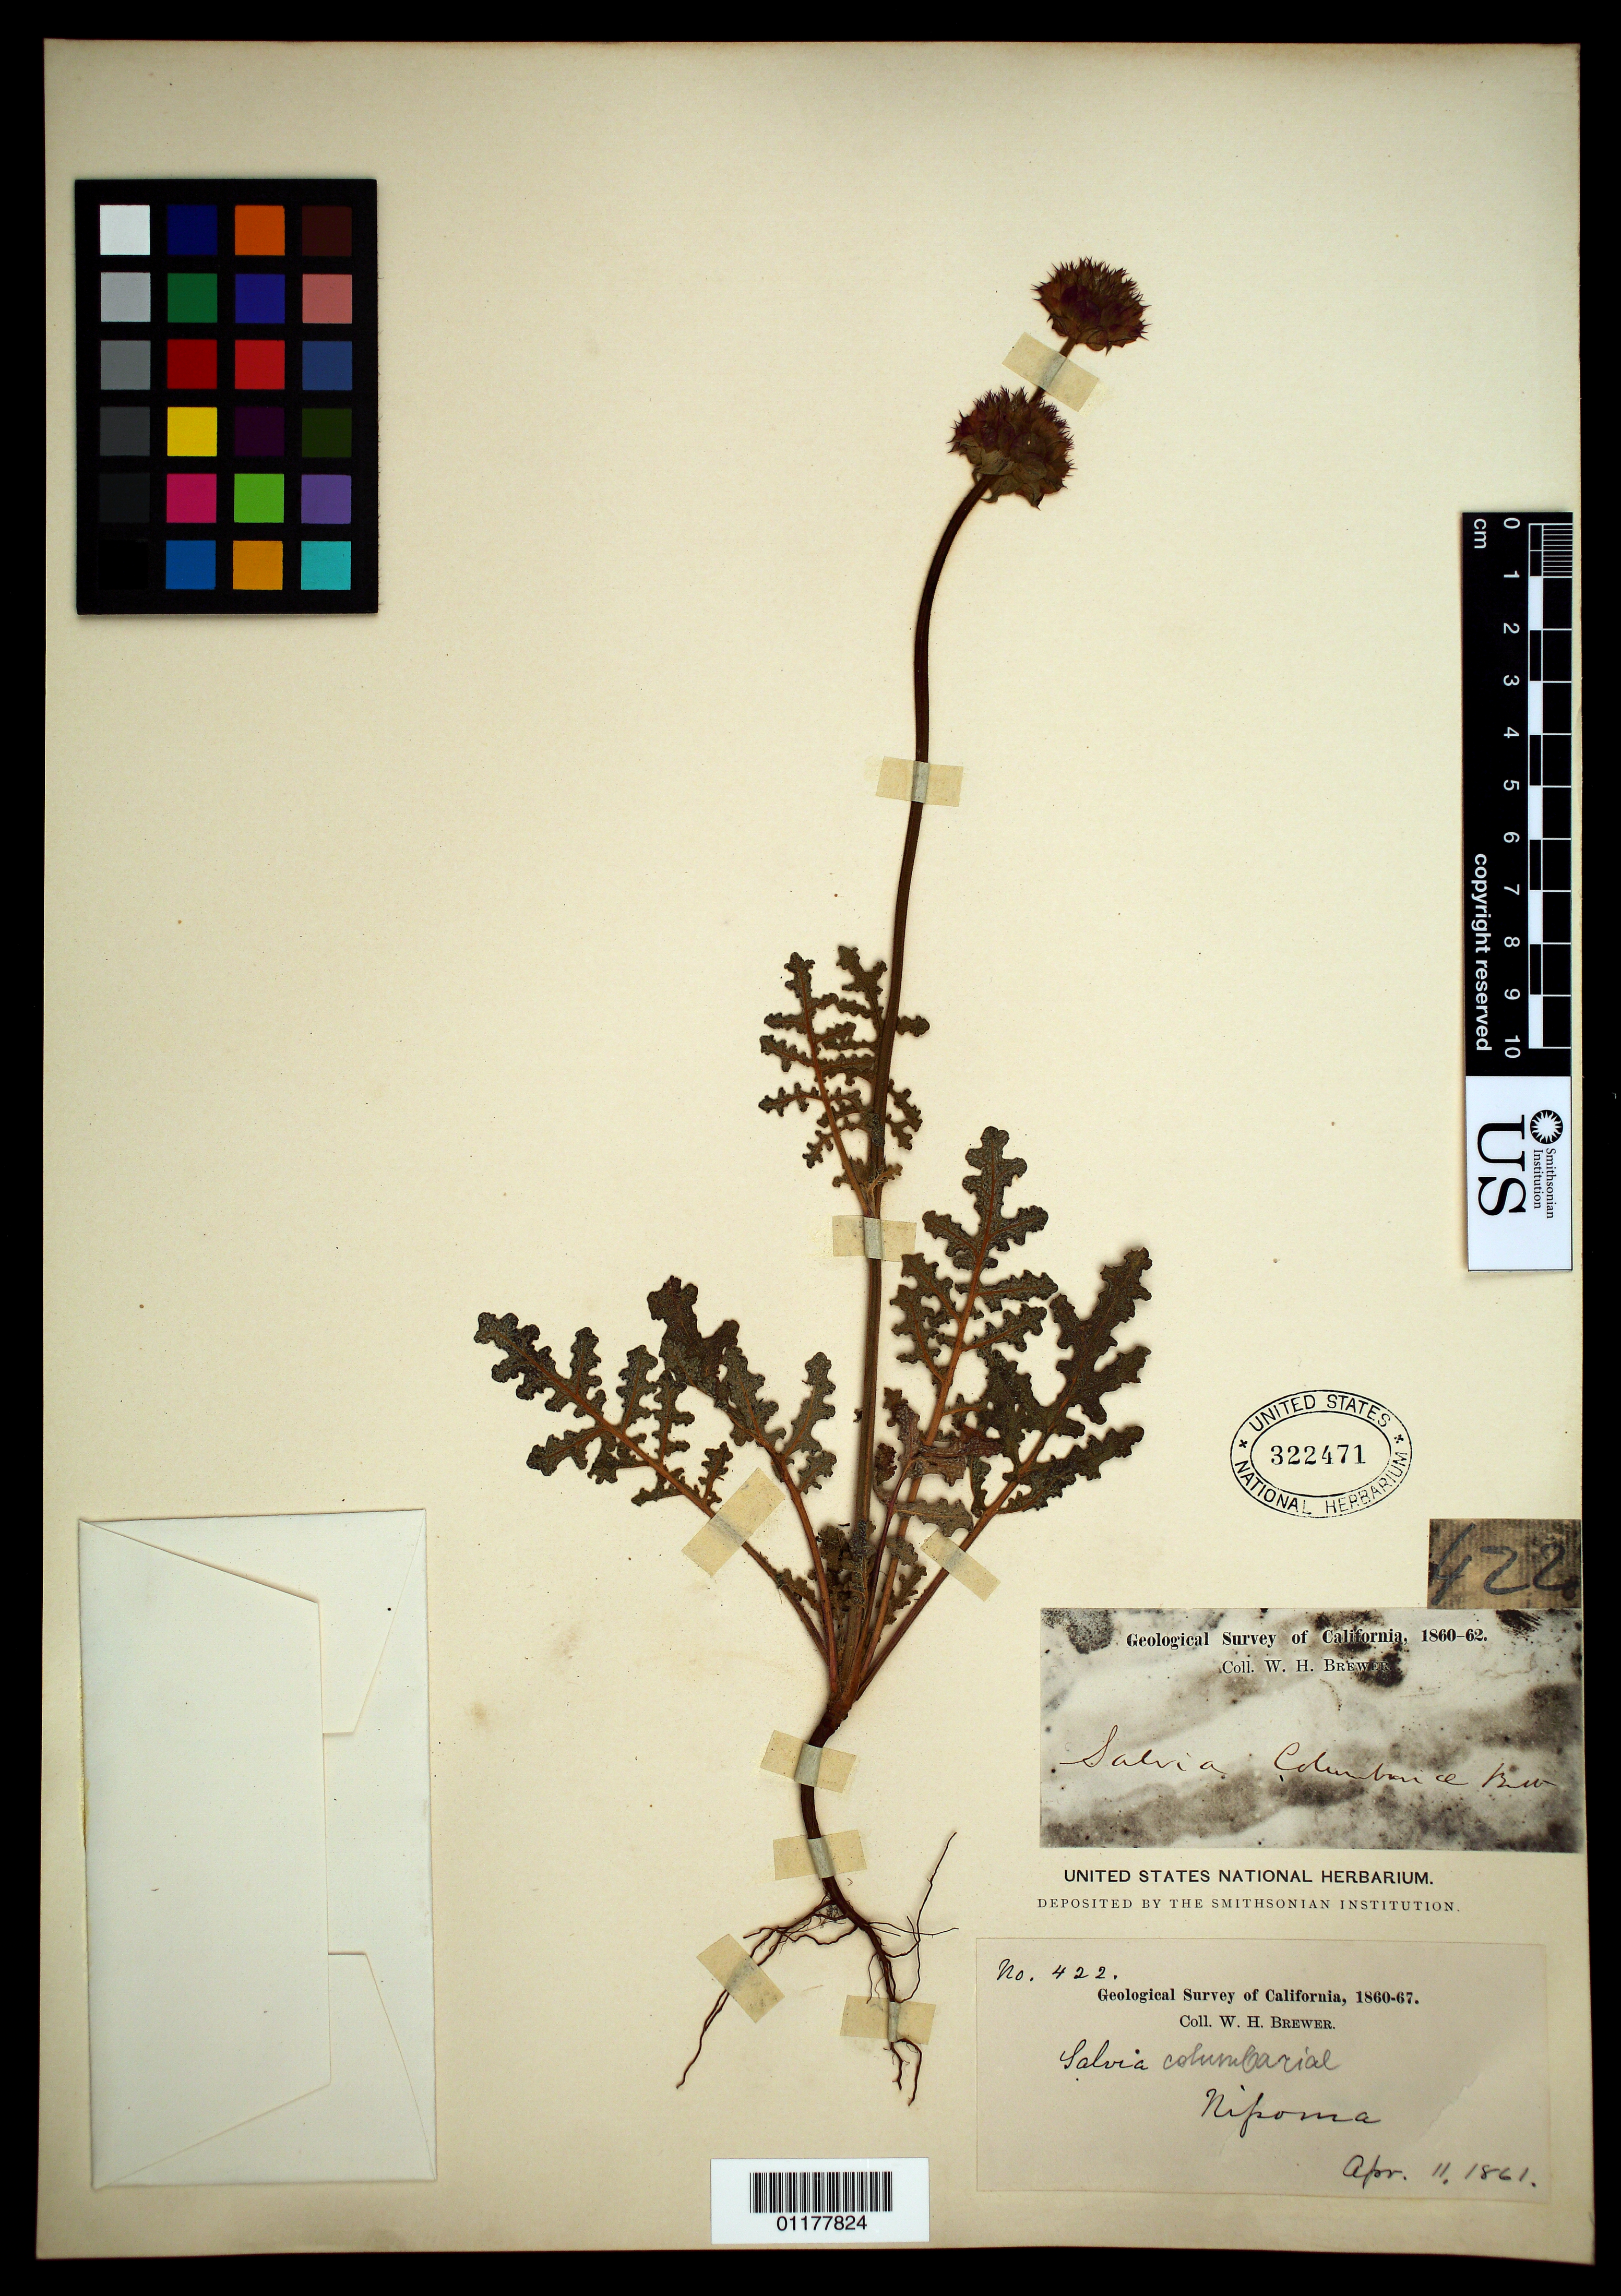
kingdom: Plantae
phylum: Tracheophyta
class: Magnoliopsida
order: Lamiales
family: Lamiaceae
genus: Salvia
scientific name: Salvia columbariae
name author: Benth.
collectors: F. V. Coville & F. Funston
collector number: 534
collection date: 1891-04-02,1891-04-04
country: United States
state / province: California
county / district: Inyo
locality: Panamint Mountains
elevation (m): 1400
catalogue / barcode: US 99350